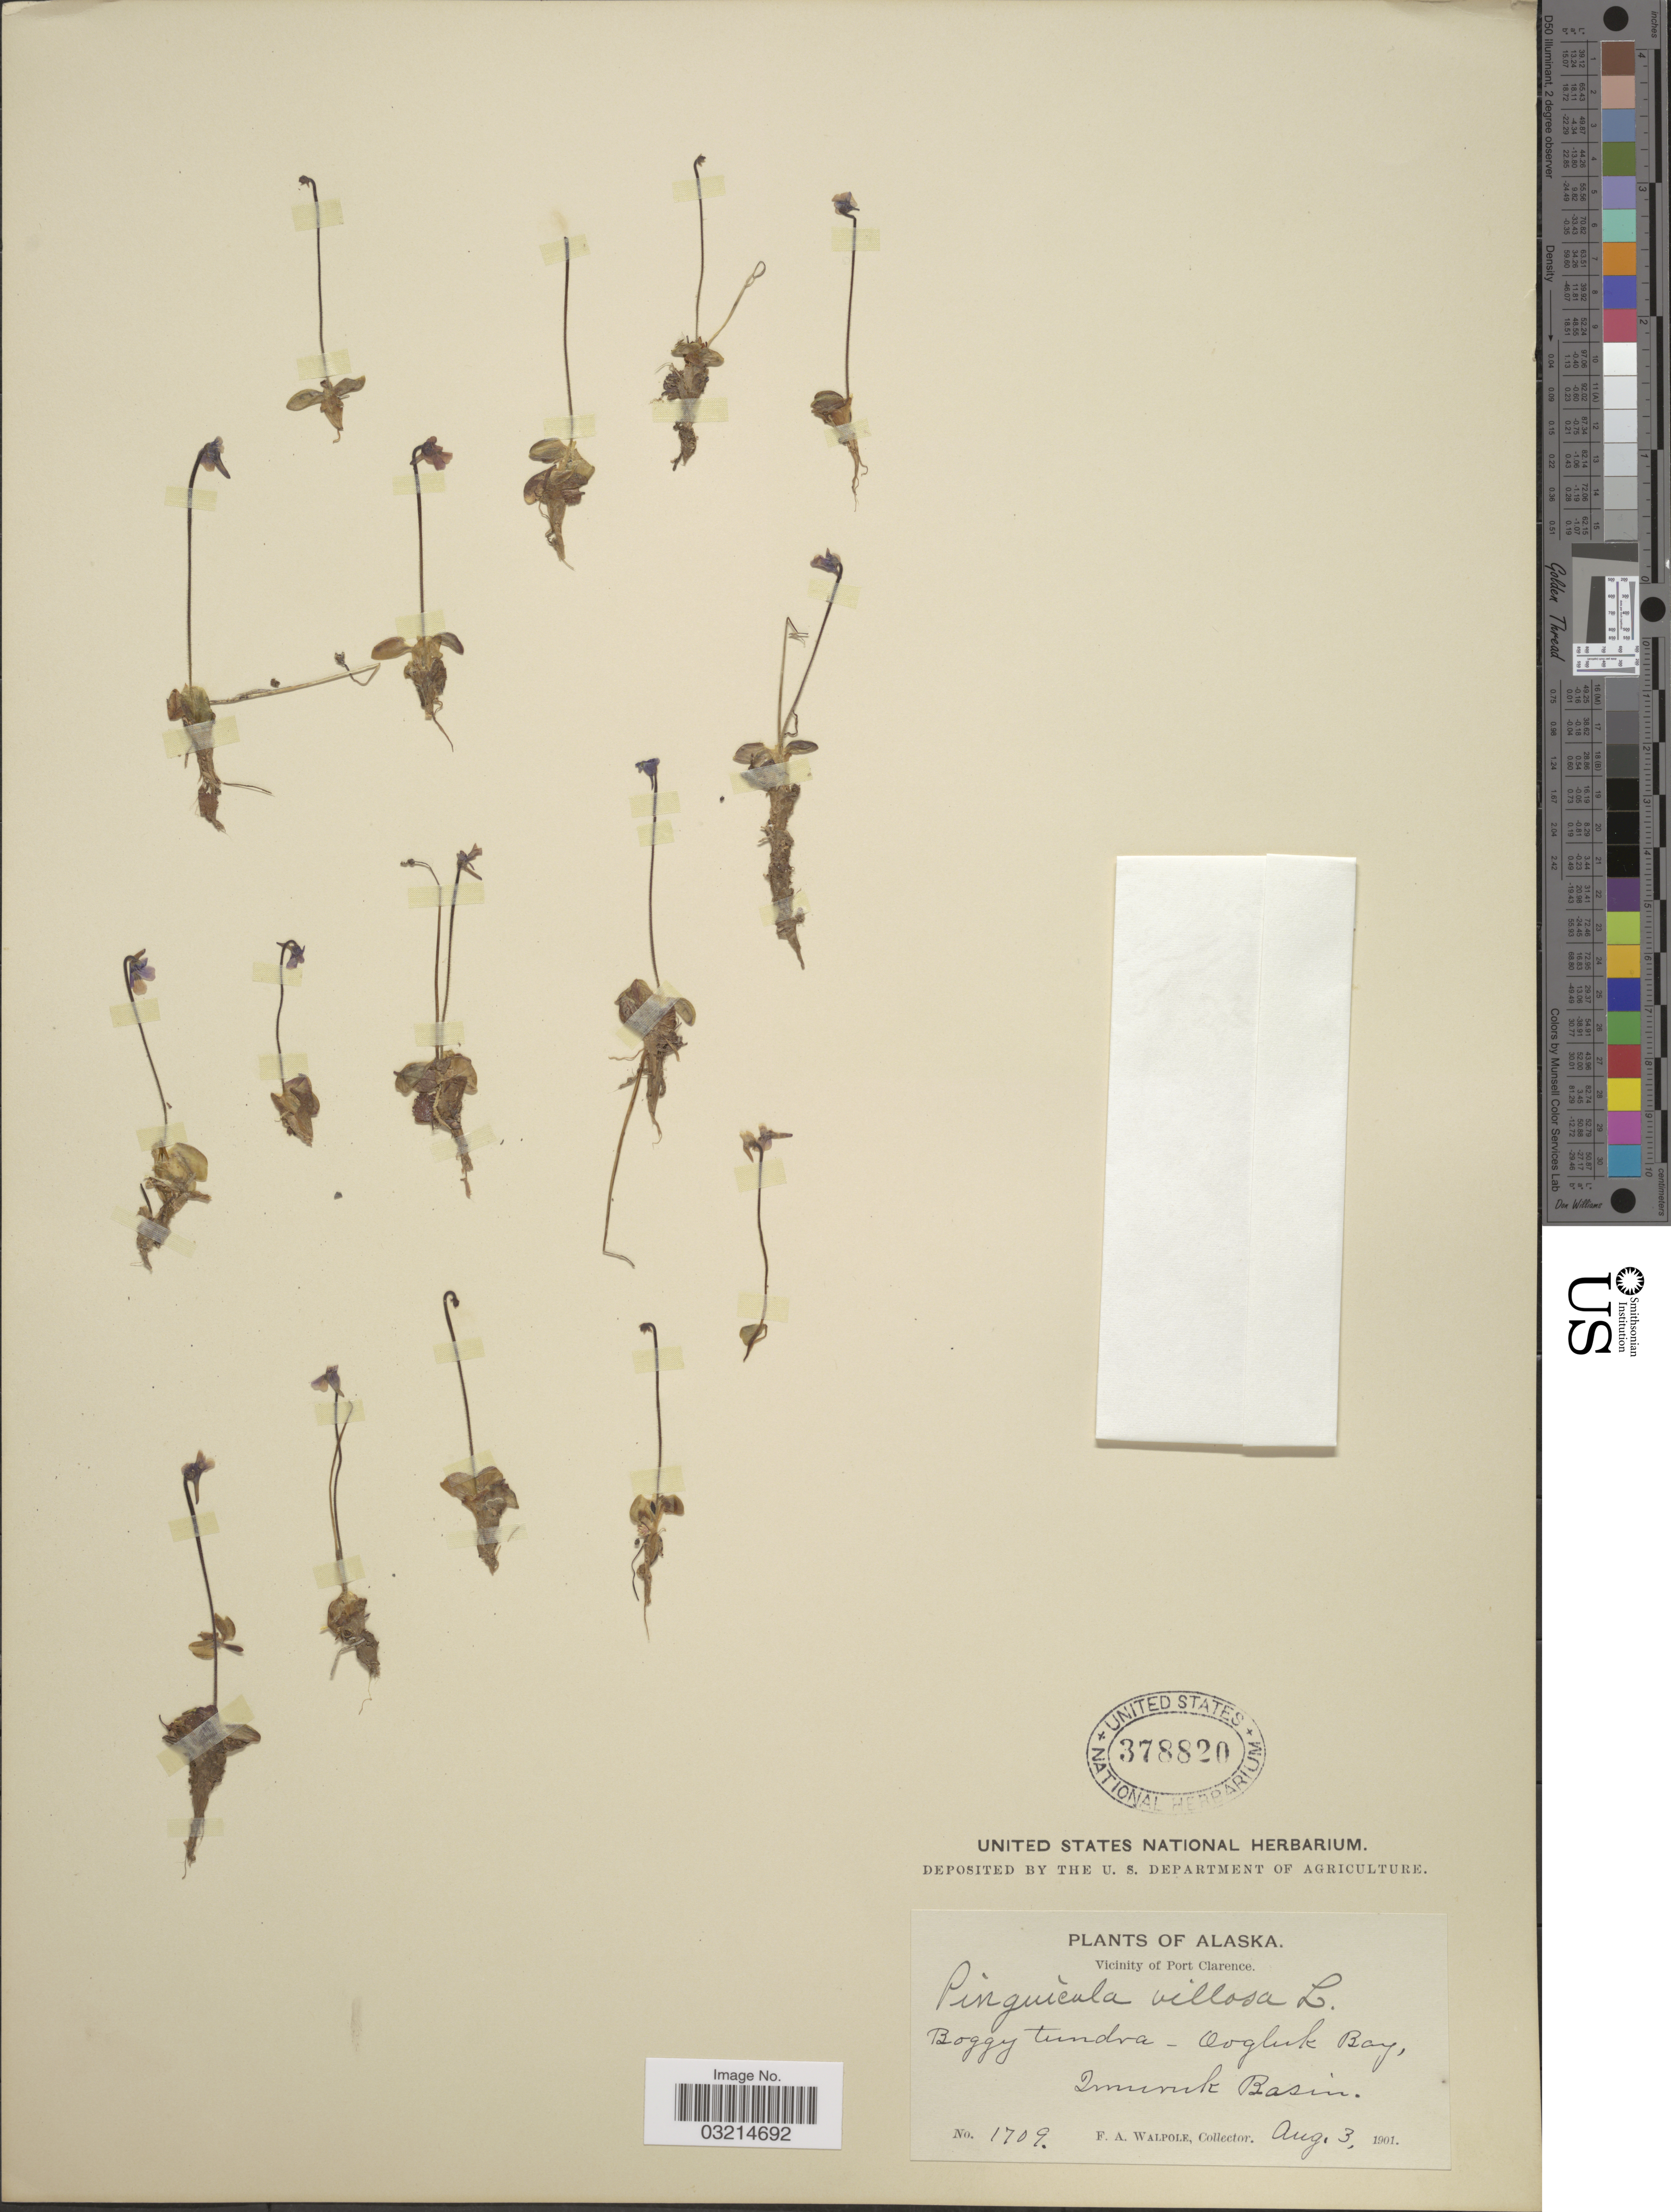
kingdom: Plantae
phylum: Tracheophyta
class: Magnoliopsida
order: Lamiales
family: Lentibulariaceae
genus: Pinguicula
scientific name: Pinguicula villosa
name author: L.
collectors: F. Walpole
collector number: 1709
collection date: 1901-08-03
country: United States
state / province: Alaska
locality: Vicinity of Port Clarence. Oogluk Bay, Imuruk Basin.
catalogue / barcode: US 378820